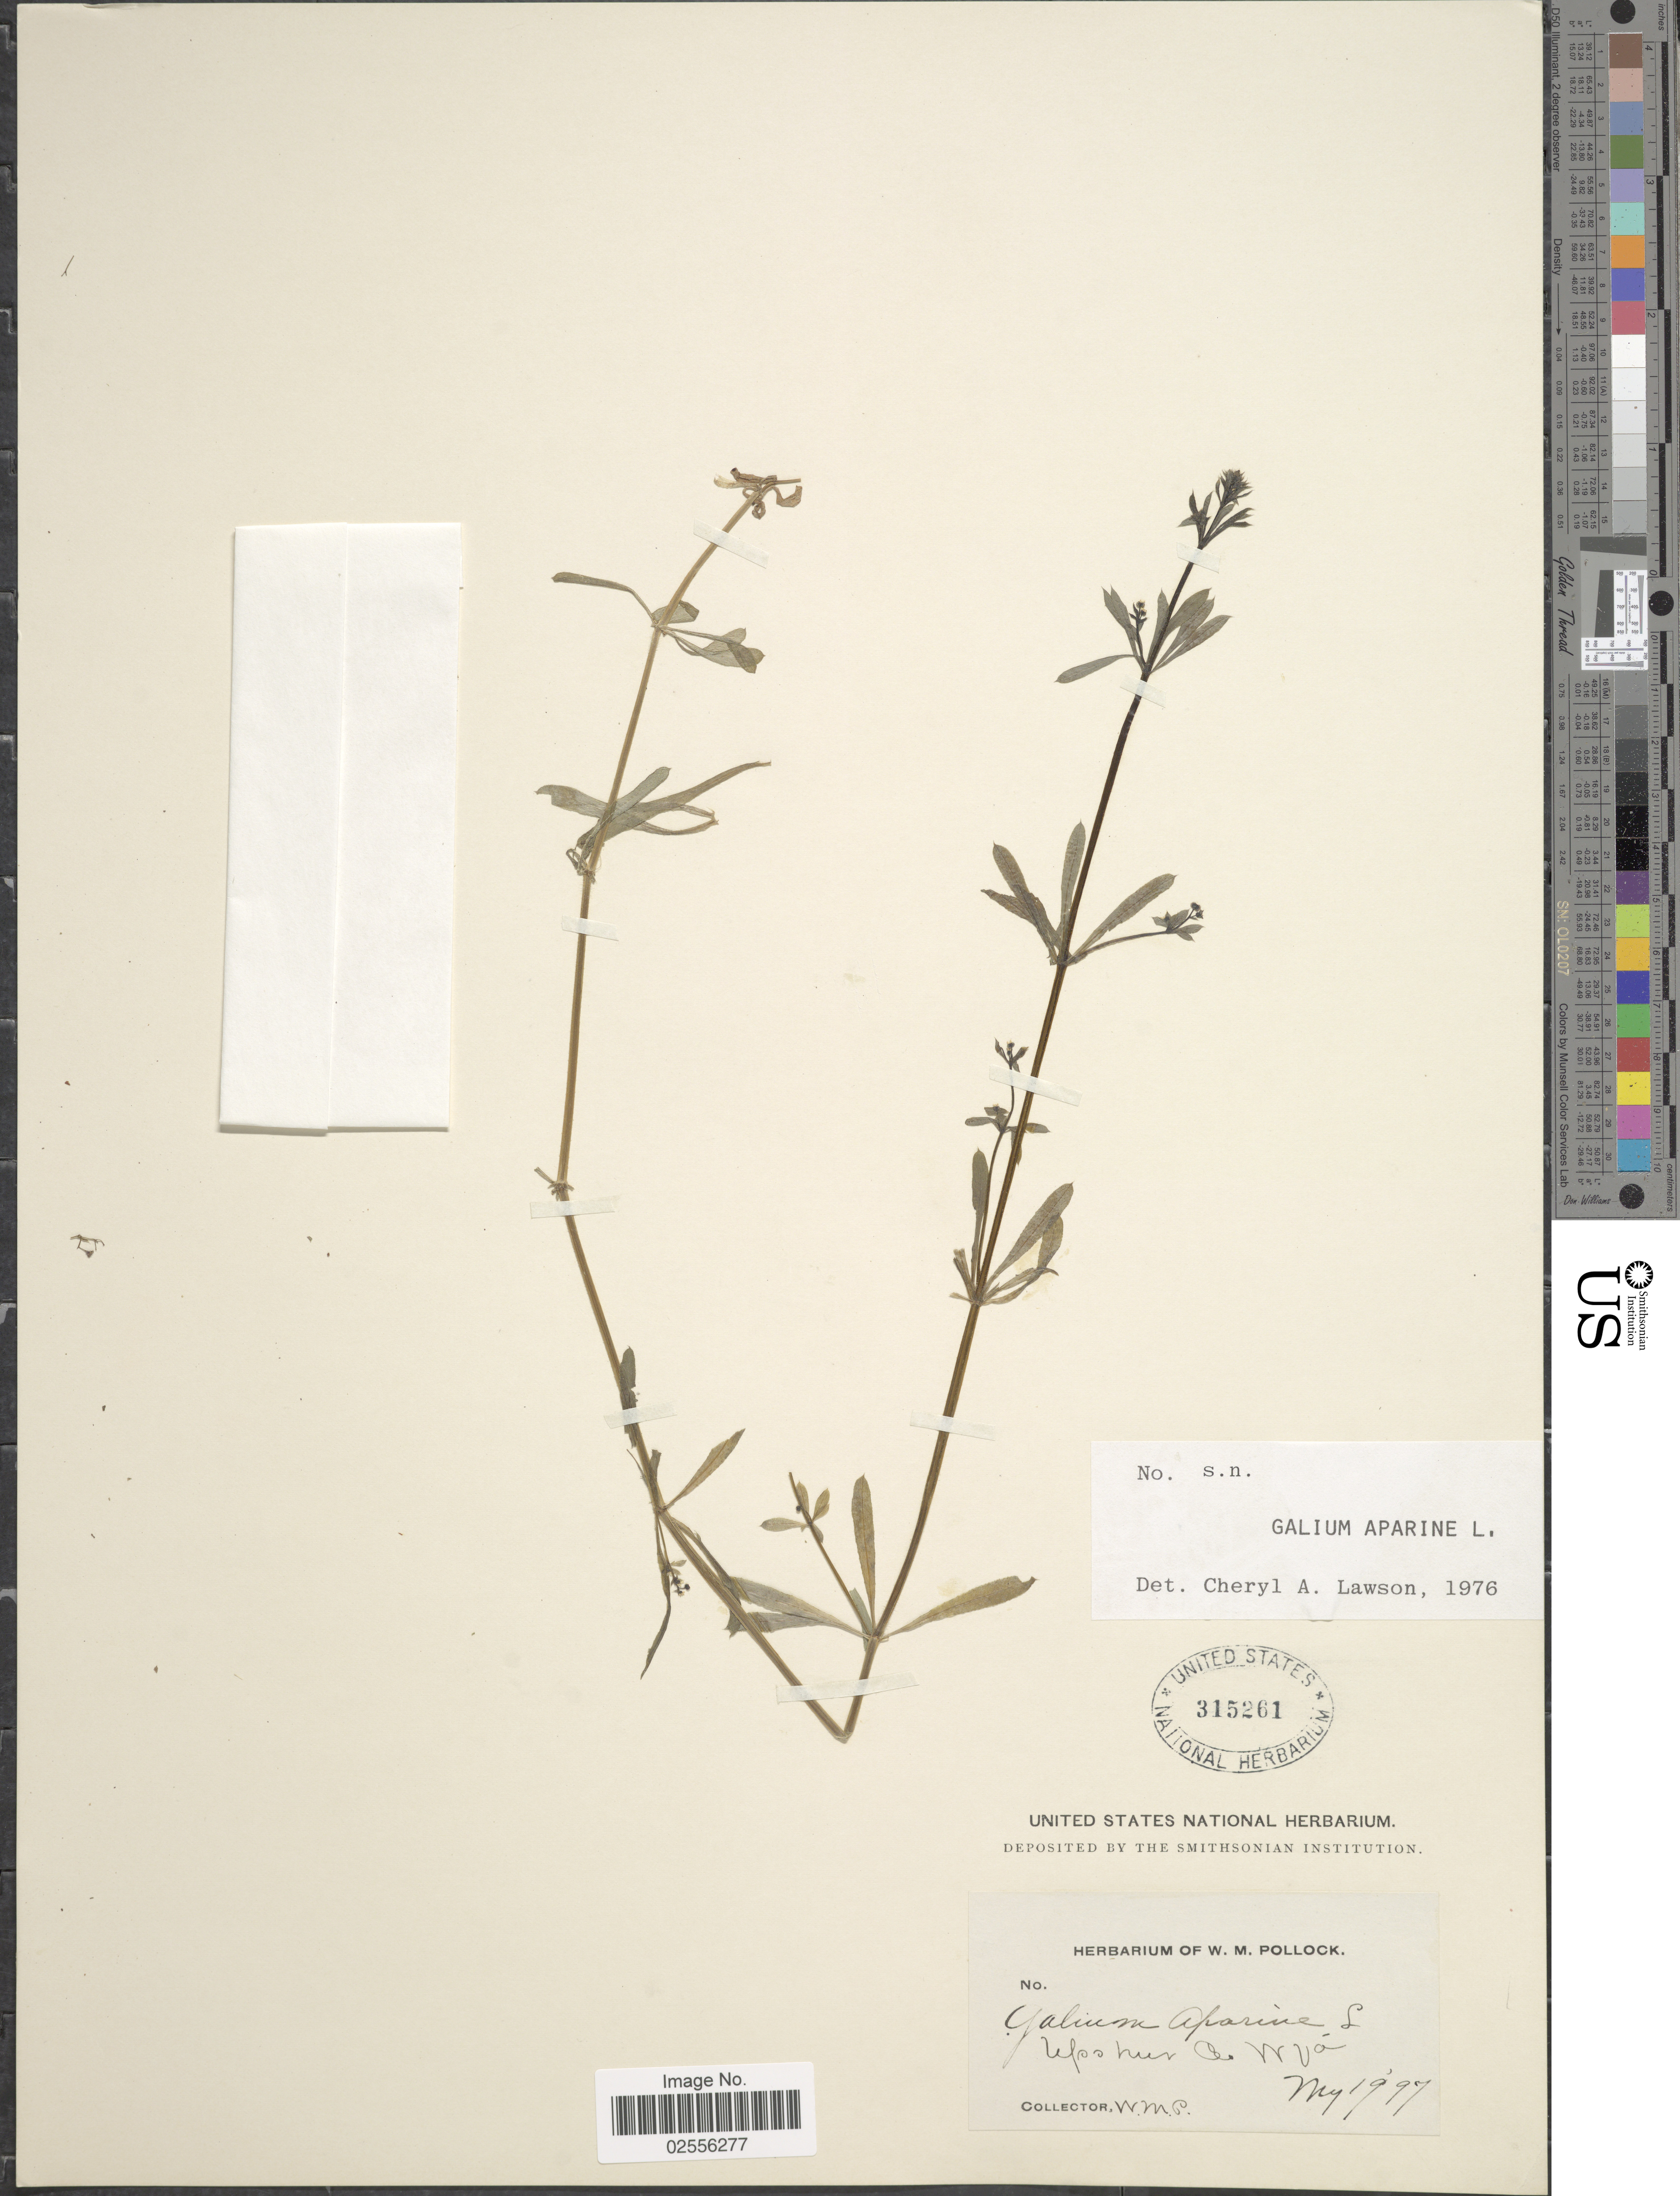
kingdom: Plantae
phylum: Tracheophyta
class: Magnoliopsida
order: Gentianales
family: Rubiaceae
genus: Galium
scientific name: Galium aparine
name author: L.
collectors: W. M. Pollock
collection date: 1897-05-19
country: United States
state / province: West Virginia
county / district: Upshur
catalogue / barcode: US 315261